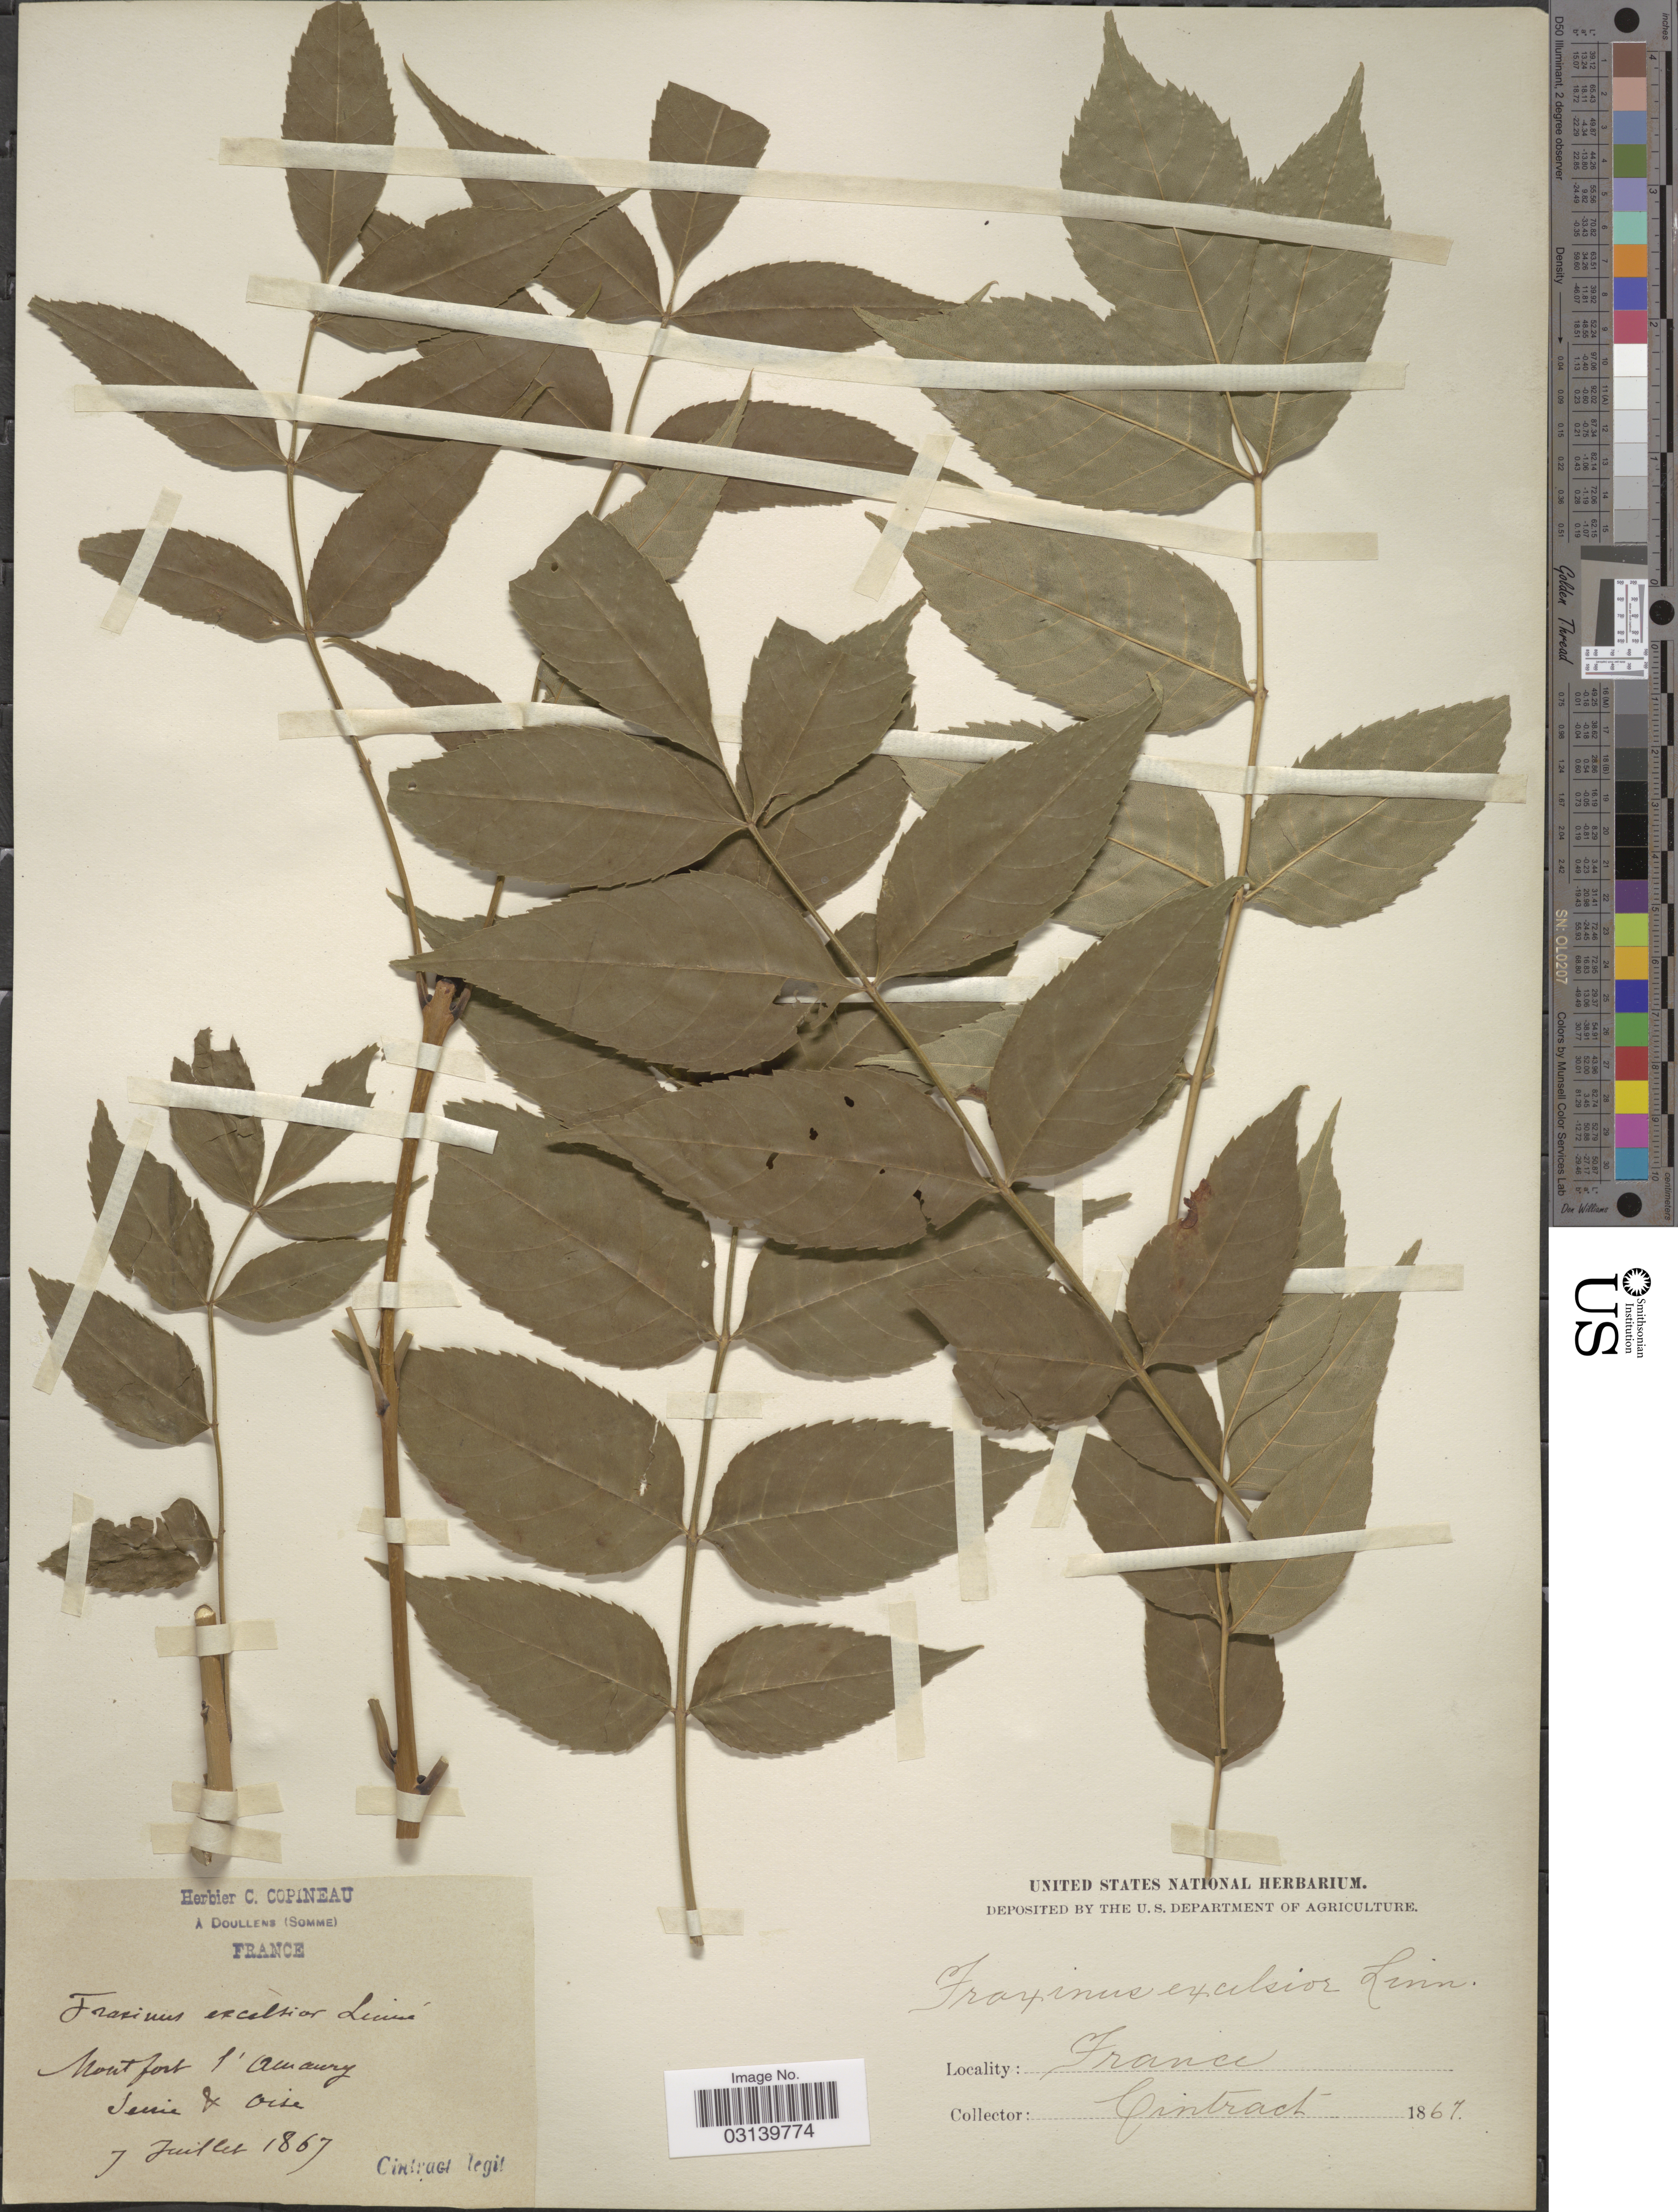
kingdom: Plantae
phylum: Tracheophyta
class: Magnoliopsida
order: Lamiales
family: Oleaceae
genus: Fraxinus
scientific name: Fraxinus excelsior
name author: L.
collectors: Cintract, --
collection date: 1867-07-07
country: France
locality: Mont fort l'Amaury. Seine & Oise.